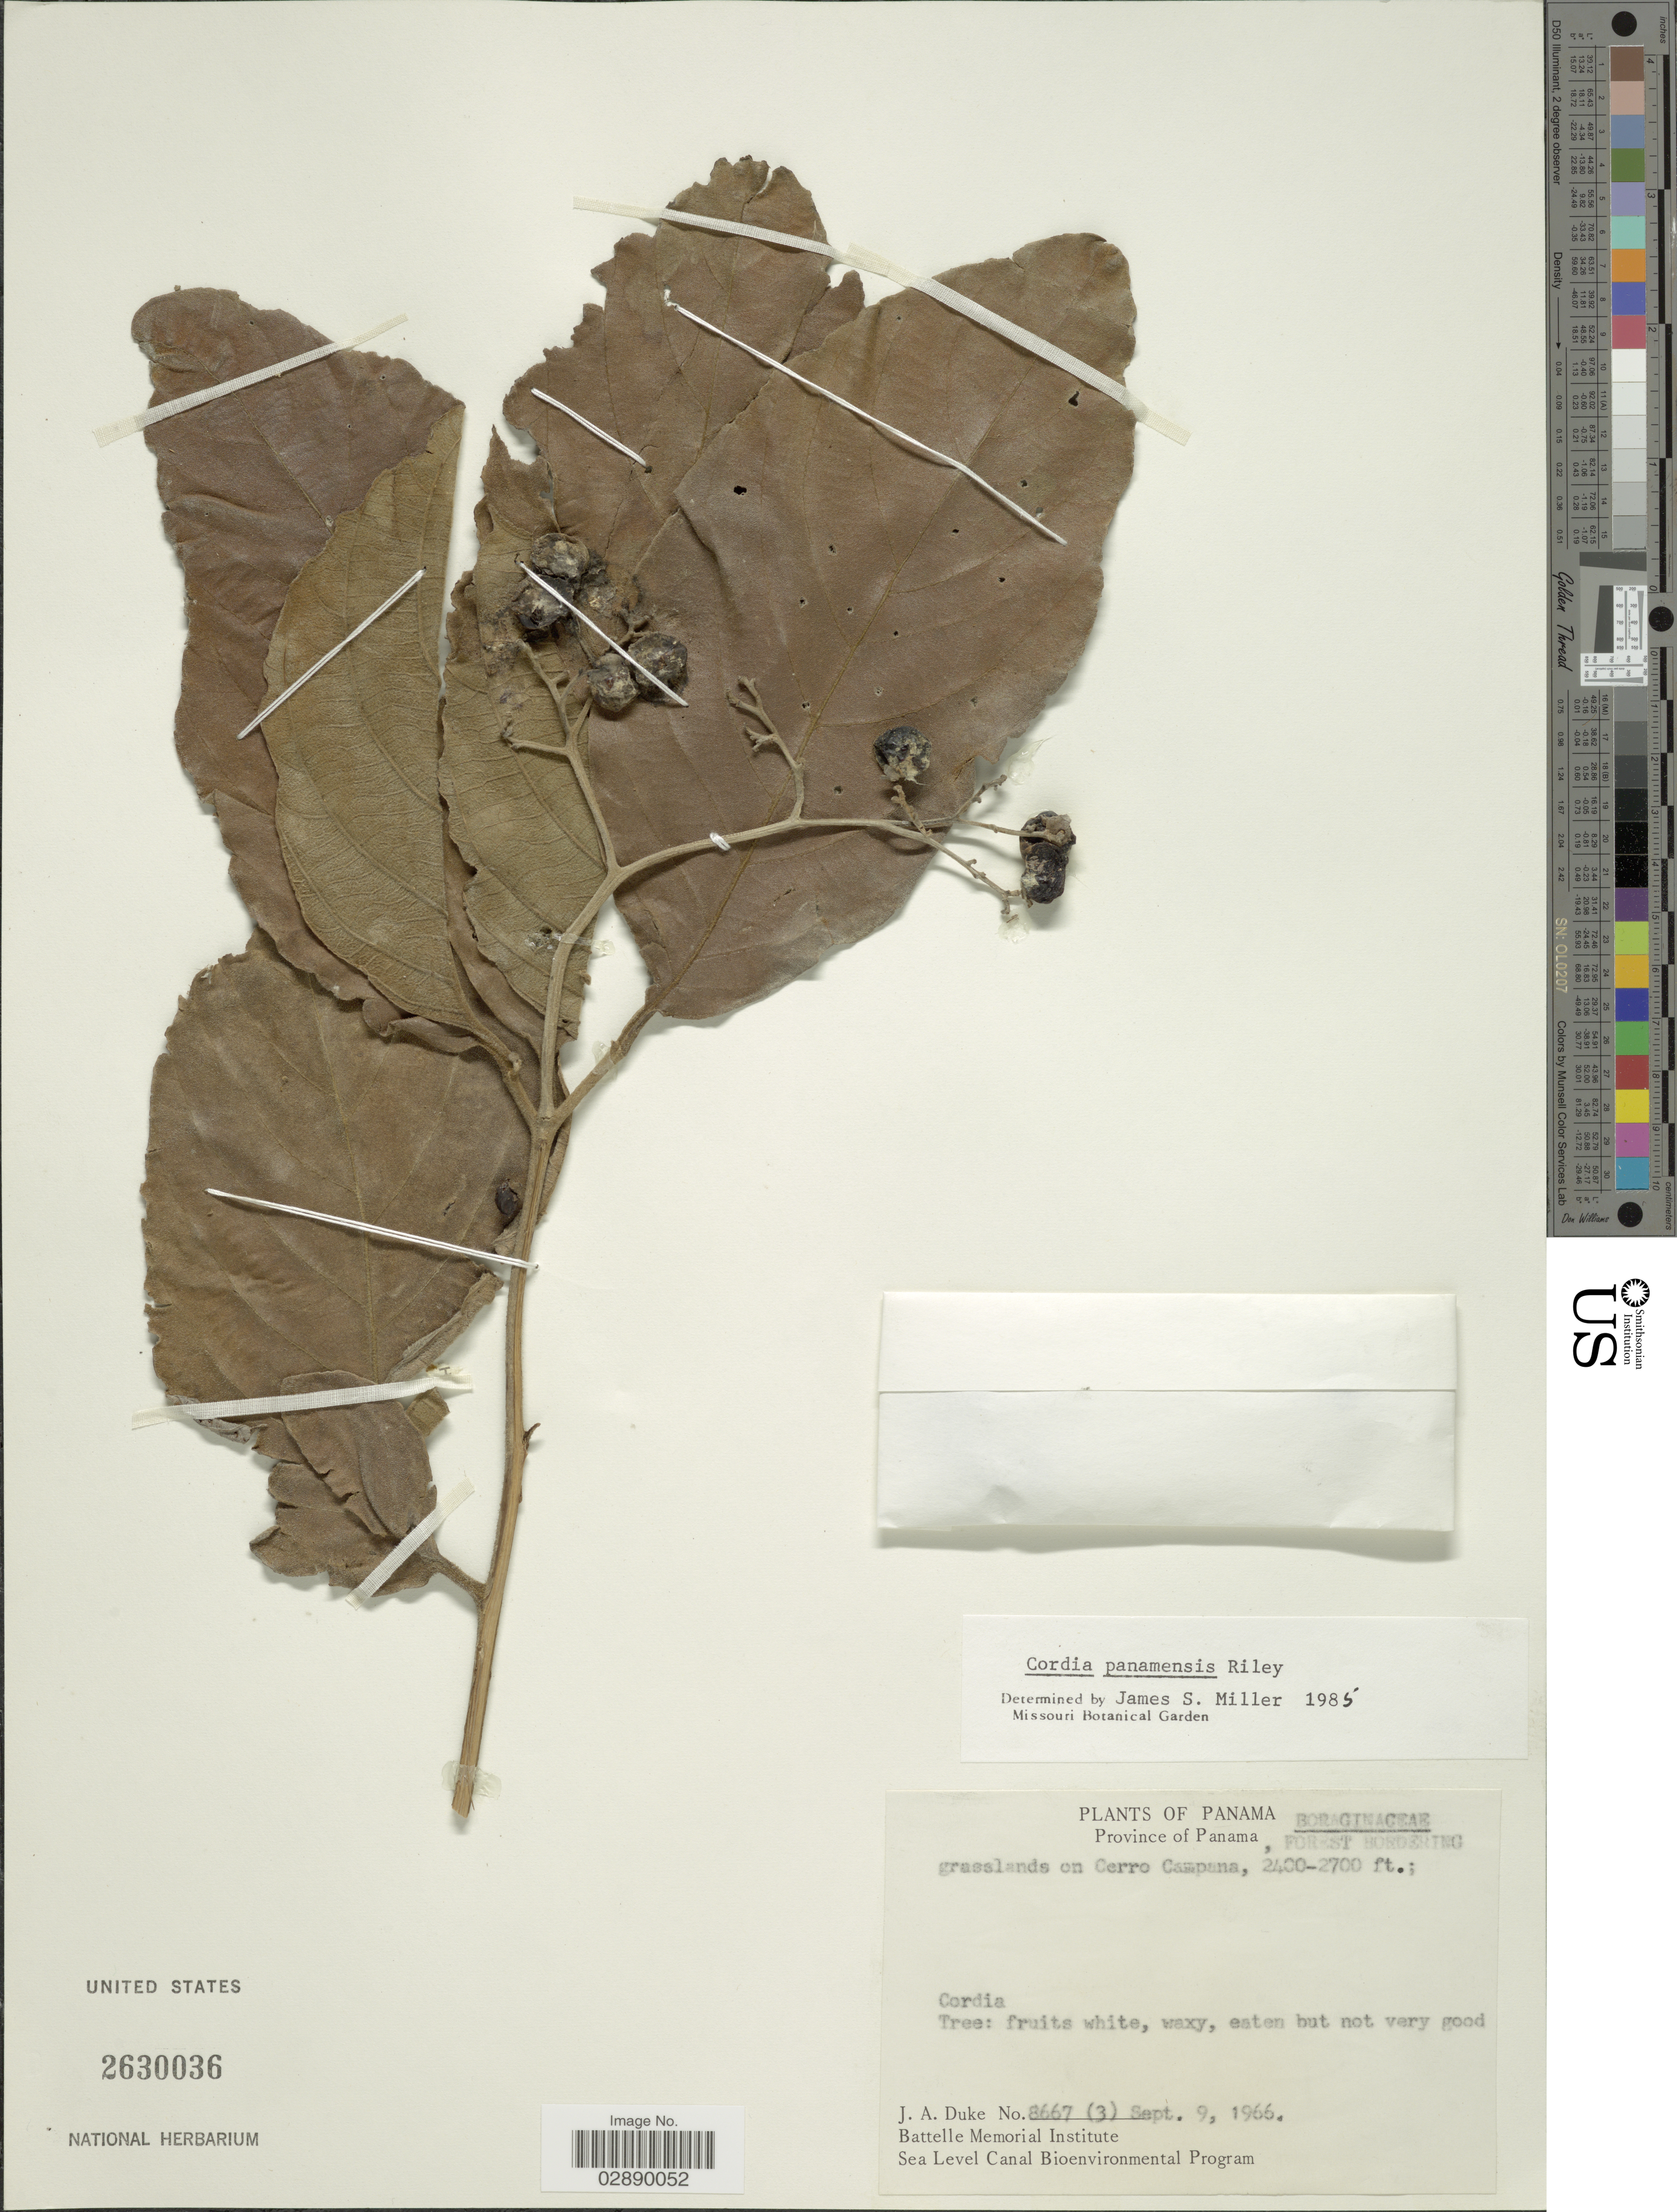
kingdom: Plantae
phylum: Tracheophyta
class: Magnoliopsida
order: Boraginales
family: Cordiaceae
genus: Cordia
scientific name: Cordia panamensis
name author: L. Riley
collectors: J. A. Duke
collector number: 8667(3)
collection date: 1966-09-09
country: Panama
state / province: Panamá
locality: Province of Panama, grasslands on Cerro Campana.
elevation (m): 732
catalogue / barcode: US 2630036